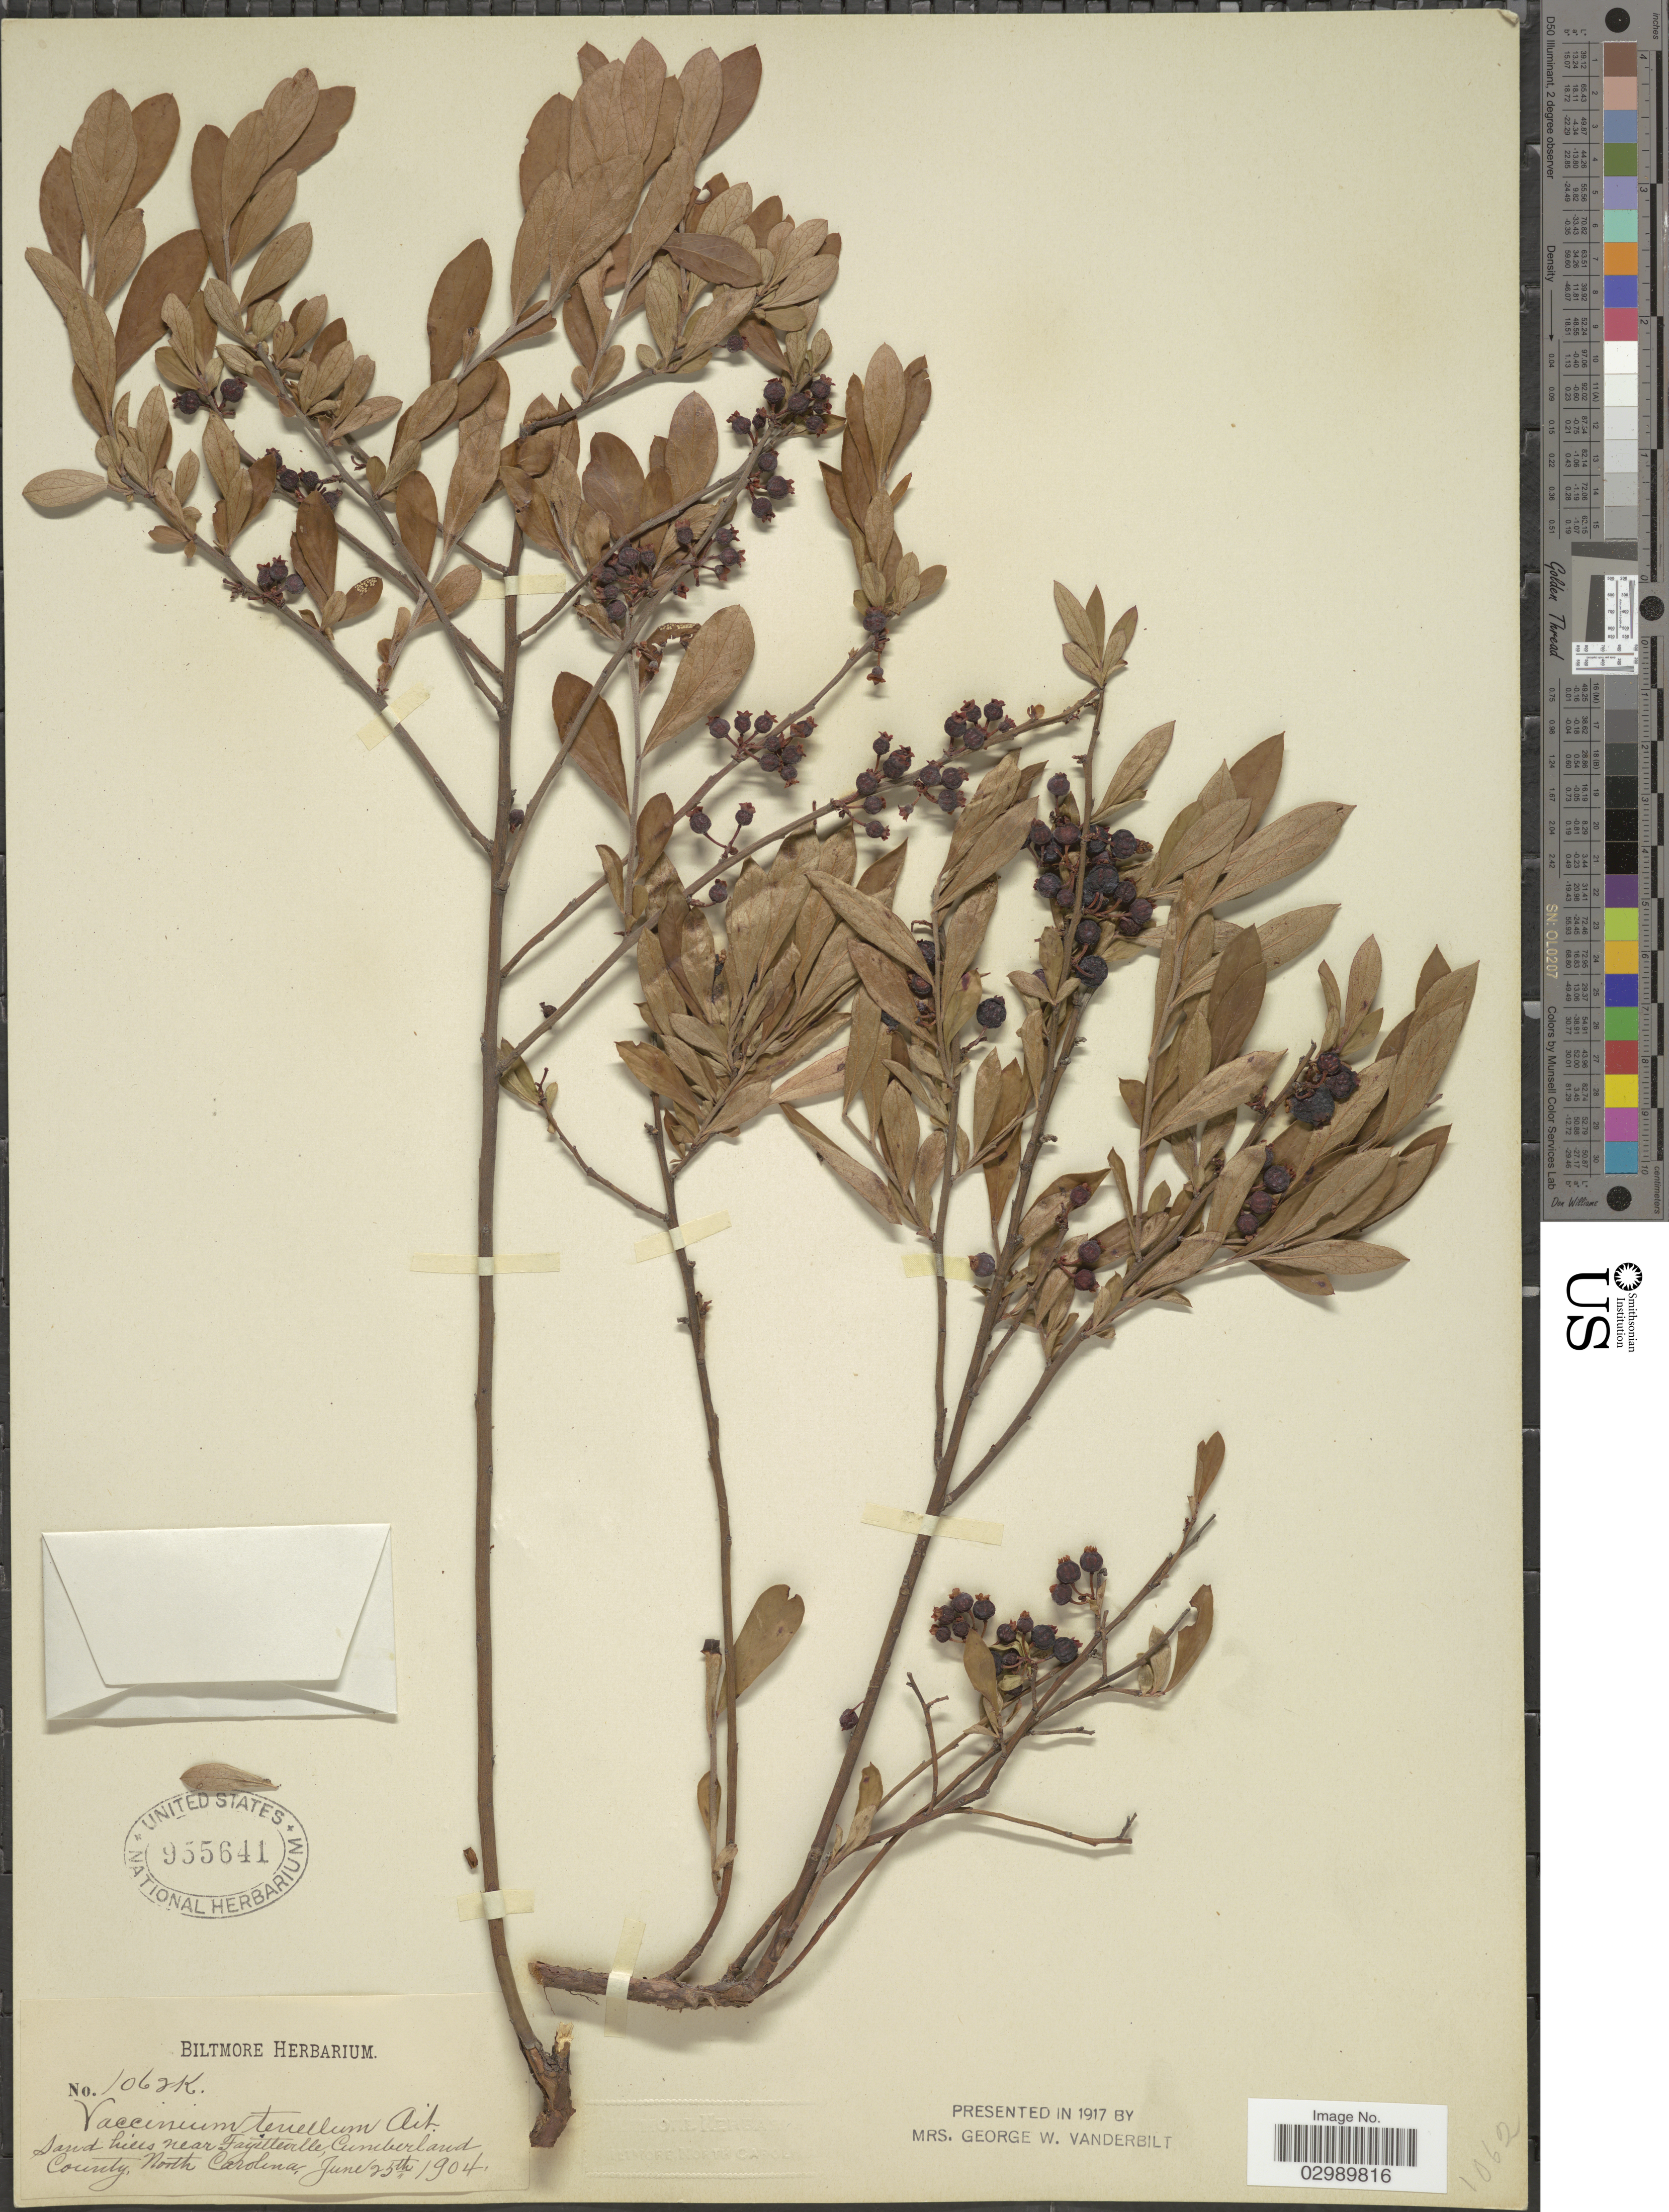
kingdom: Plantae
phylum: Tracheophyta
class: Magnoliopsida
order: Ericales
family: Ericaceae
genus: Vaccinium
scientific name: Vaccinium tenellum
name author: Aiton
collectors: ex herb. Biltmore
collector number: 1062K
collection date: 1904-06-25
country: United States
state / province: North Carolina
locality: Near Fayetteville, Cumberland County.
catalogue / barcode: US 955641